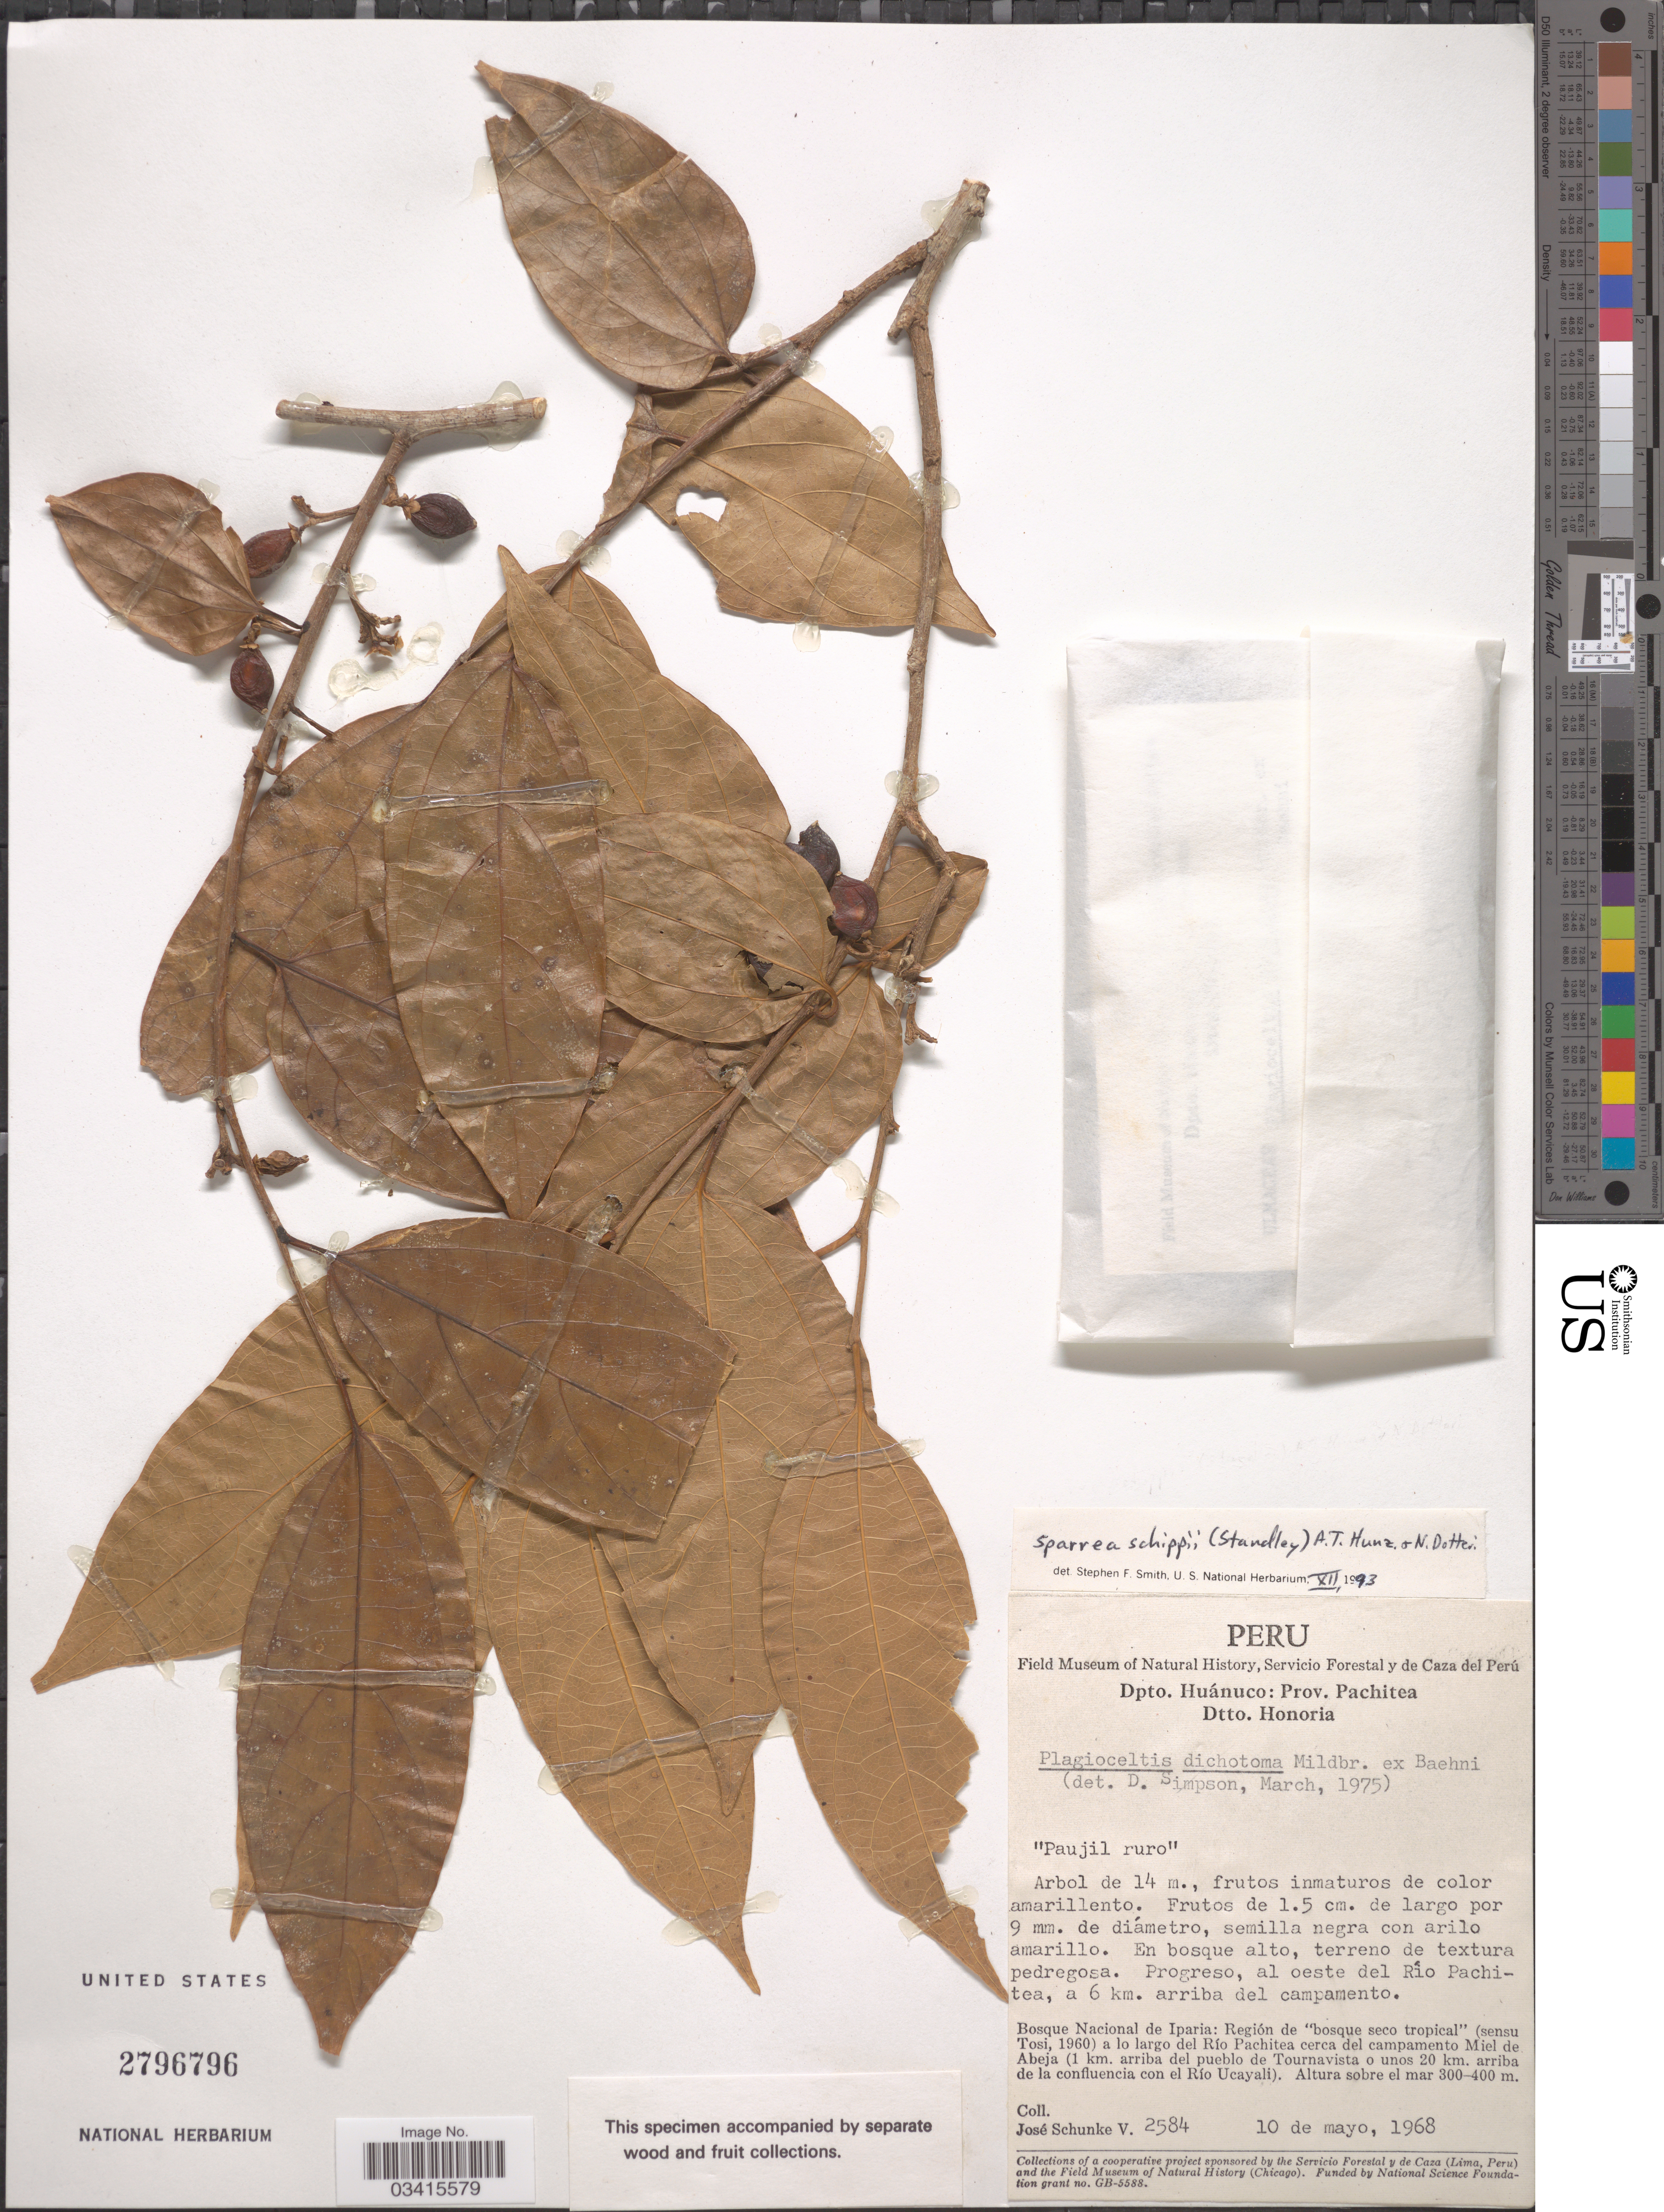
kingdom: Plantae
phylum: Tracheophyta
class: Magnoliopsida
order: Rosales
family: Cannabaceae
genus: Celtis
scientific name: Celtis schippii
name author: Standl.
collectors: J. Schunke Vigo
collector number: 2584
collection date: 1968-05-10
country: Peru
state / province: Huánuco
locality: Dpto. Huánuco: Prov. Pachitea. Dtto. Honoria. Progreso, al oeste del Río Pachitea, a 6 km. arriba del campamento. Bosque Nacional de Iparia: Región de "bosque seco tropical"(sensu Tosi, 1960) a lo largo del Río Pachitea cerca del campamento Miel de Abeja (1 km. arriba del pueblo del Tounavista o unos 20 km. arriba de la confluencia con el Río Ucayali).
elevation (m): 300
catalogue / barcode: US 2796796